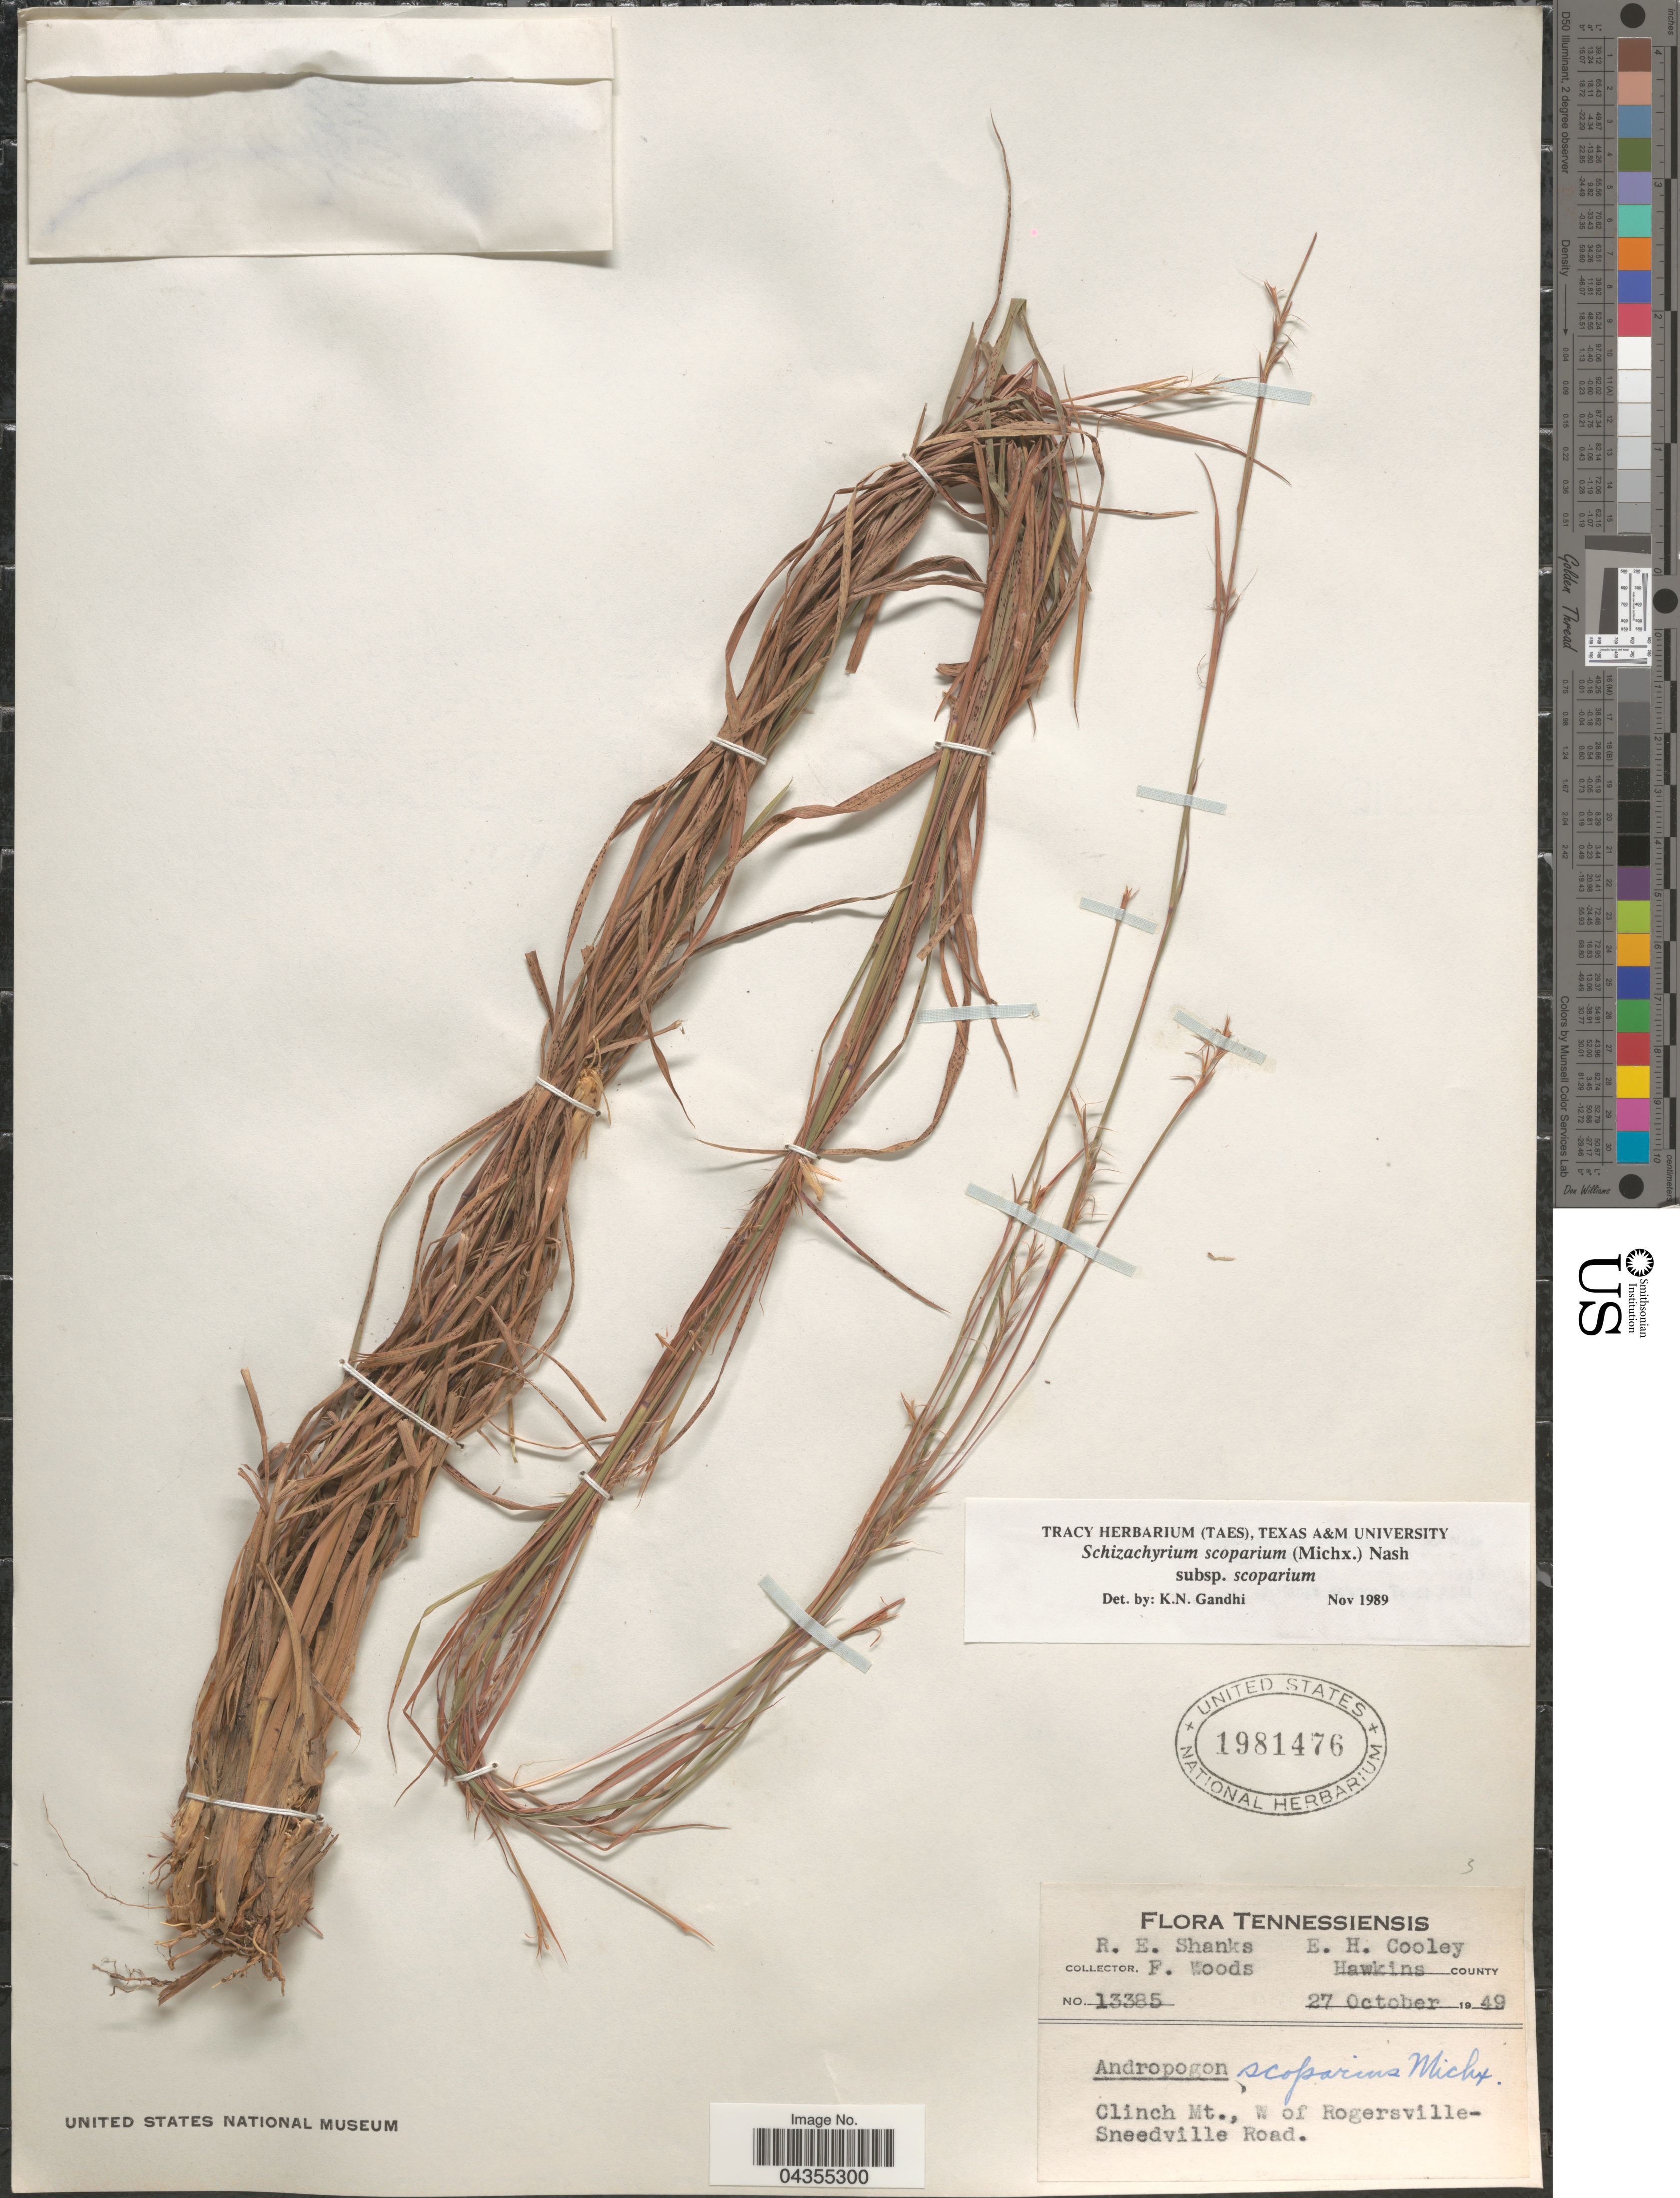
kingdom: Plantae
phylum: Tracheophyta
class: Liliopsida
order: Poales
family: Poaceae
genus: Schizachyrium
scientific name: Schizachyrium scoparium var. scoparium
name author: (Michx.) Nash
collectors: R. Shanks, E. H. Cooley & F. Woods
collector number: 13385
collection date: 1949-10-27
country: United States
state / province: Tennessee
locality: Hawkins County. Clinch Mt., W of Rogersville-Sneedville Road.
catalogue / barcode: US 1981476